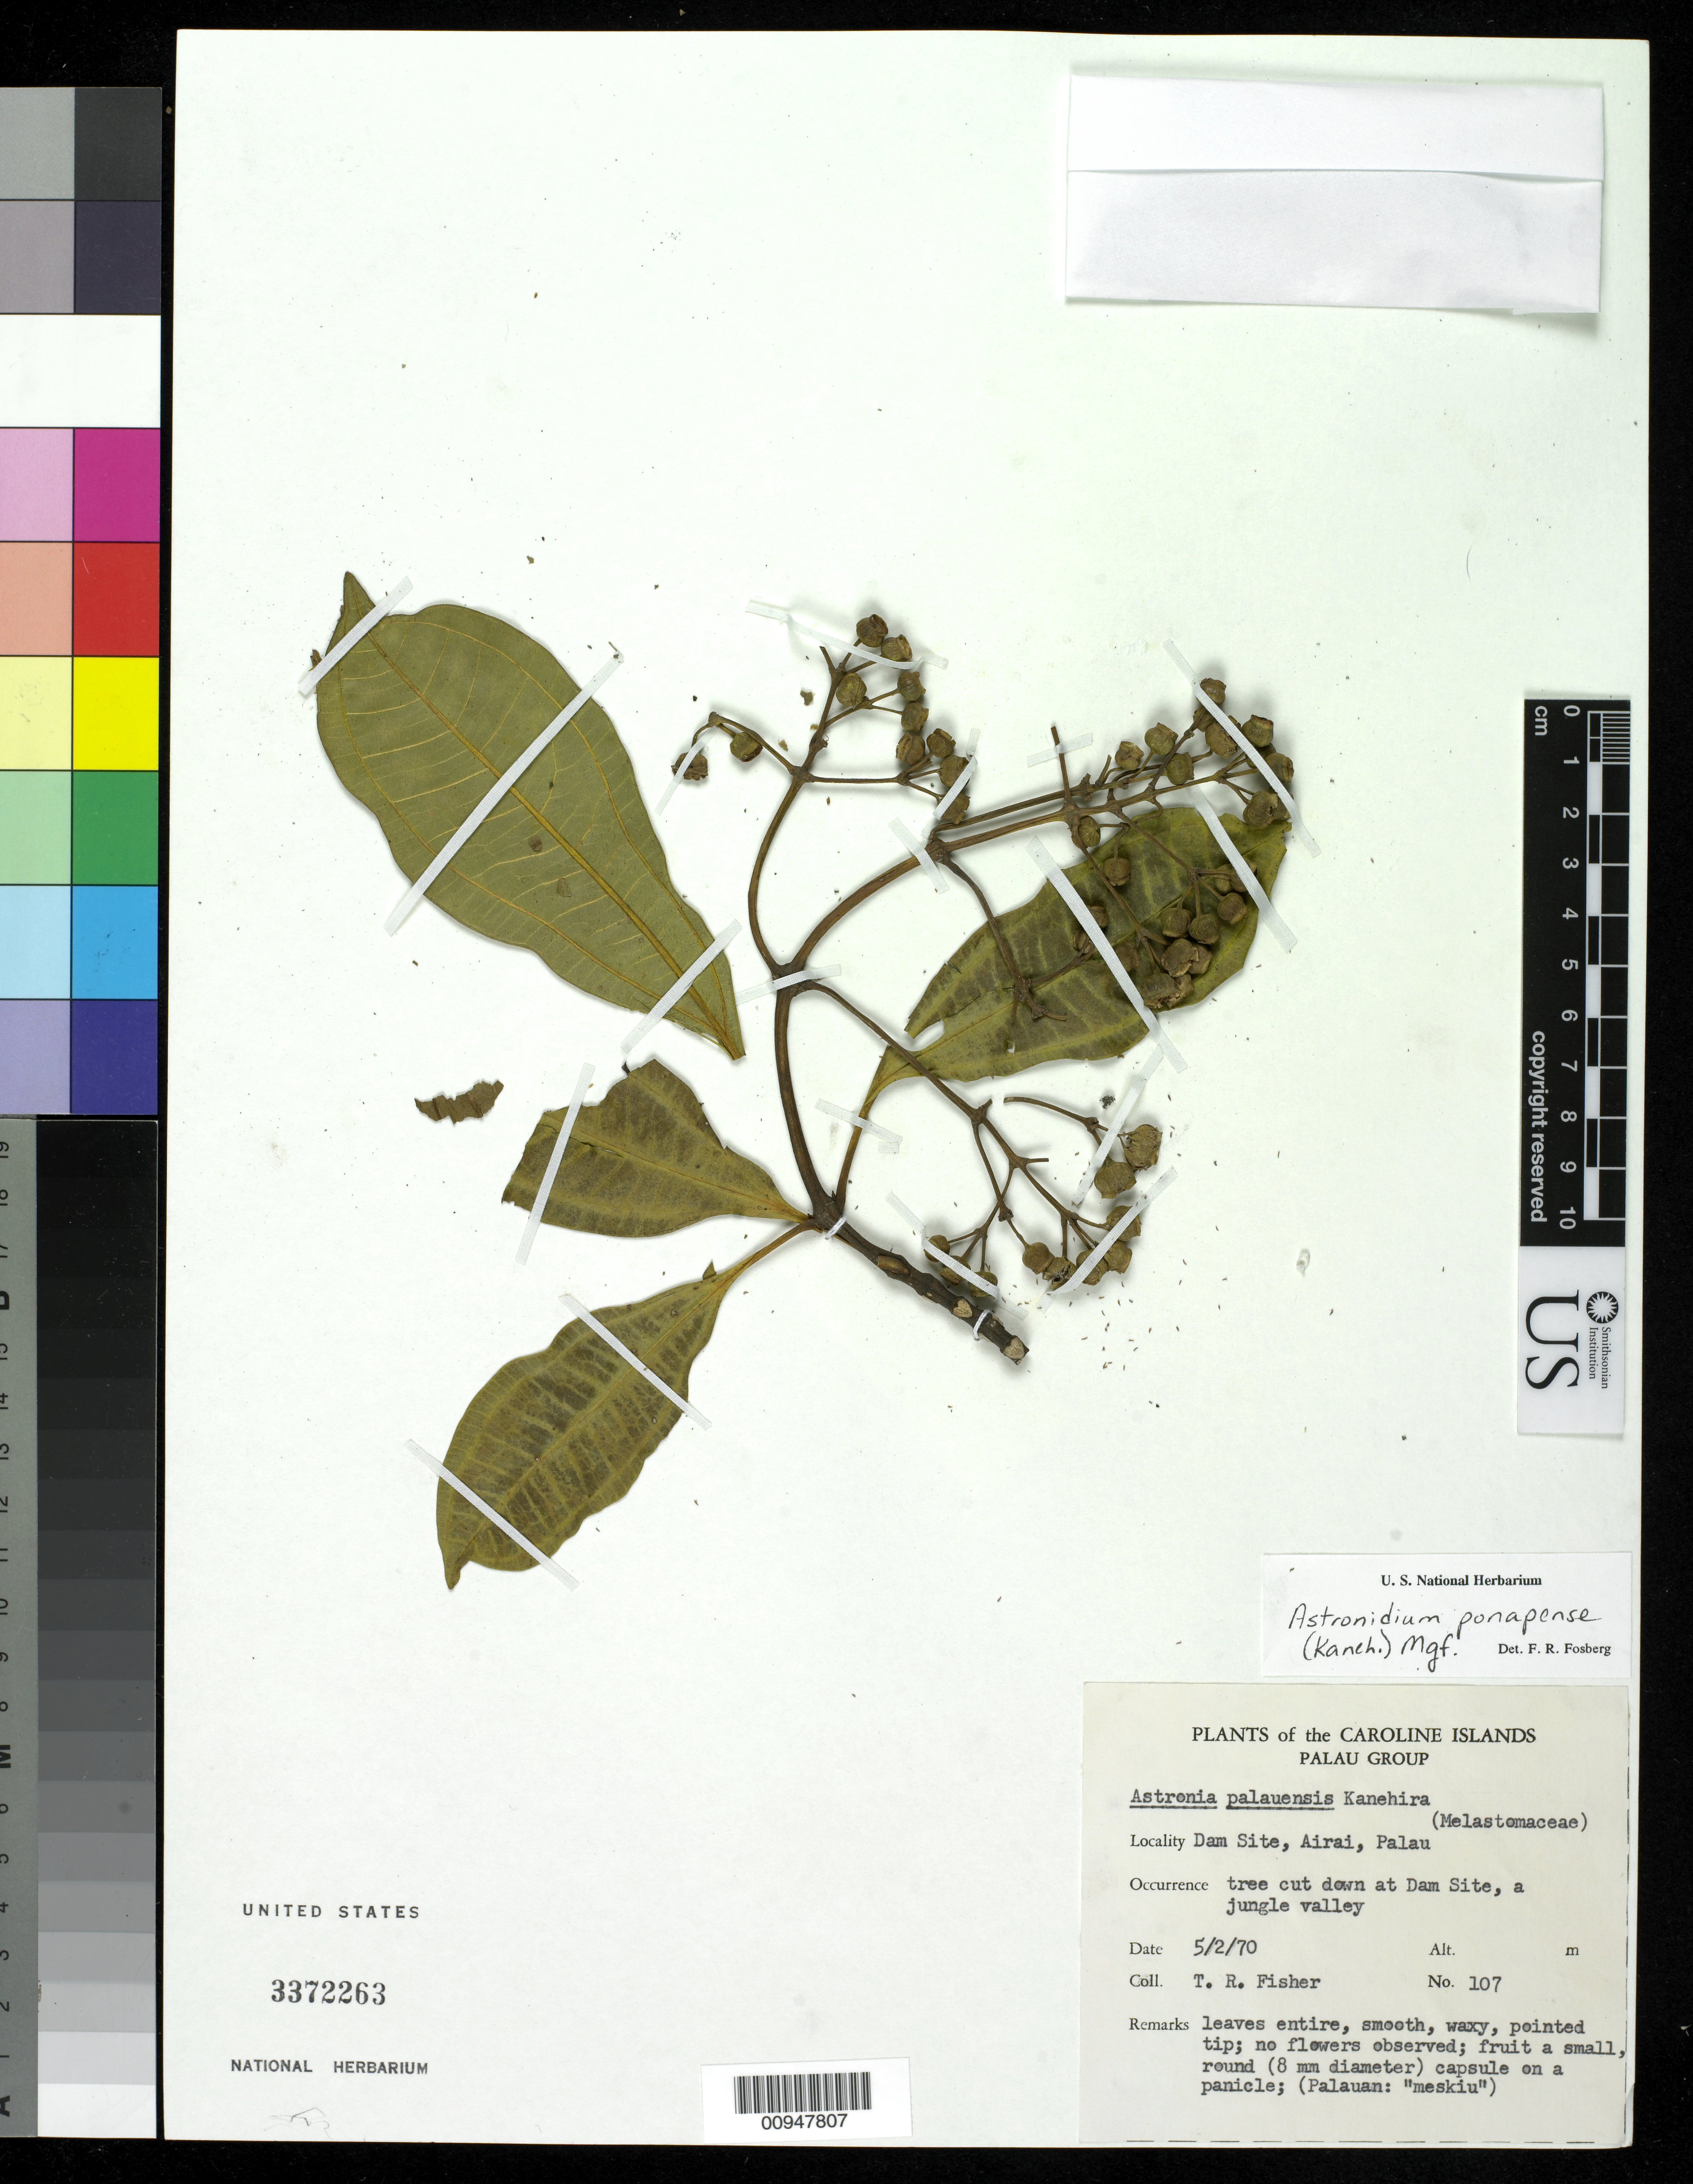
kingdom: Plantae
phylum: Tracheophyta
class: Magnoliopsida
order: Myrtales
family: Melastomataceae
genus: Astronidium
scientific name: Astronidium ponapense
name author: (Kaneh.) Markgr.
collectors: T. R. Fisher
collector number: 1077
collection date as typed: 05 Feb 1970 or 02 May 1970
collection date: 1970-02-05 or 1970-05-02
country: Palau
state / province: Airai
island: Babeldaob [Babelthuap]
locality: Dam site, Palau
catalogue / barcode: US 3372263